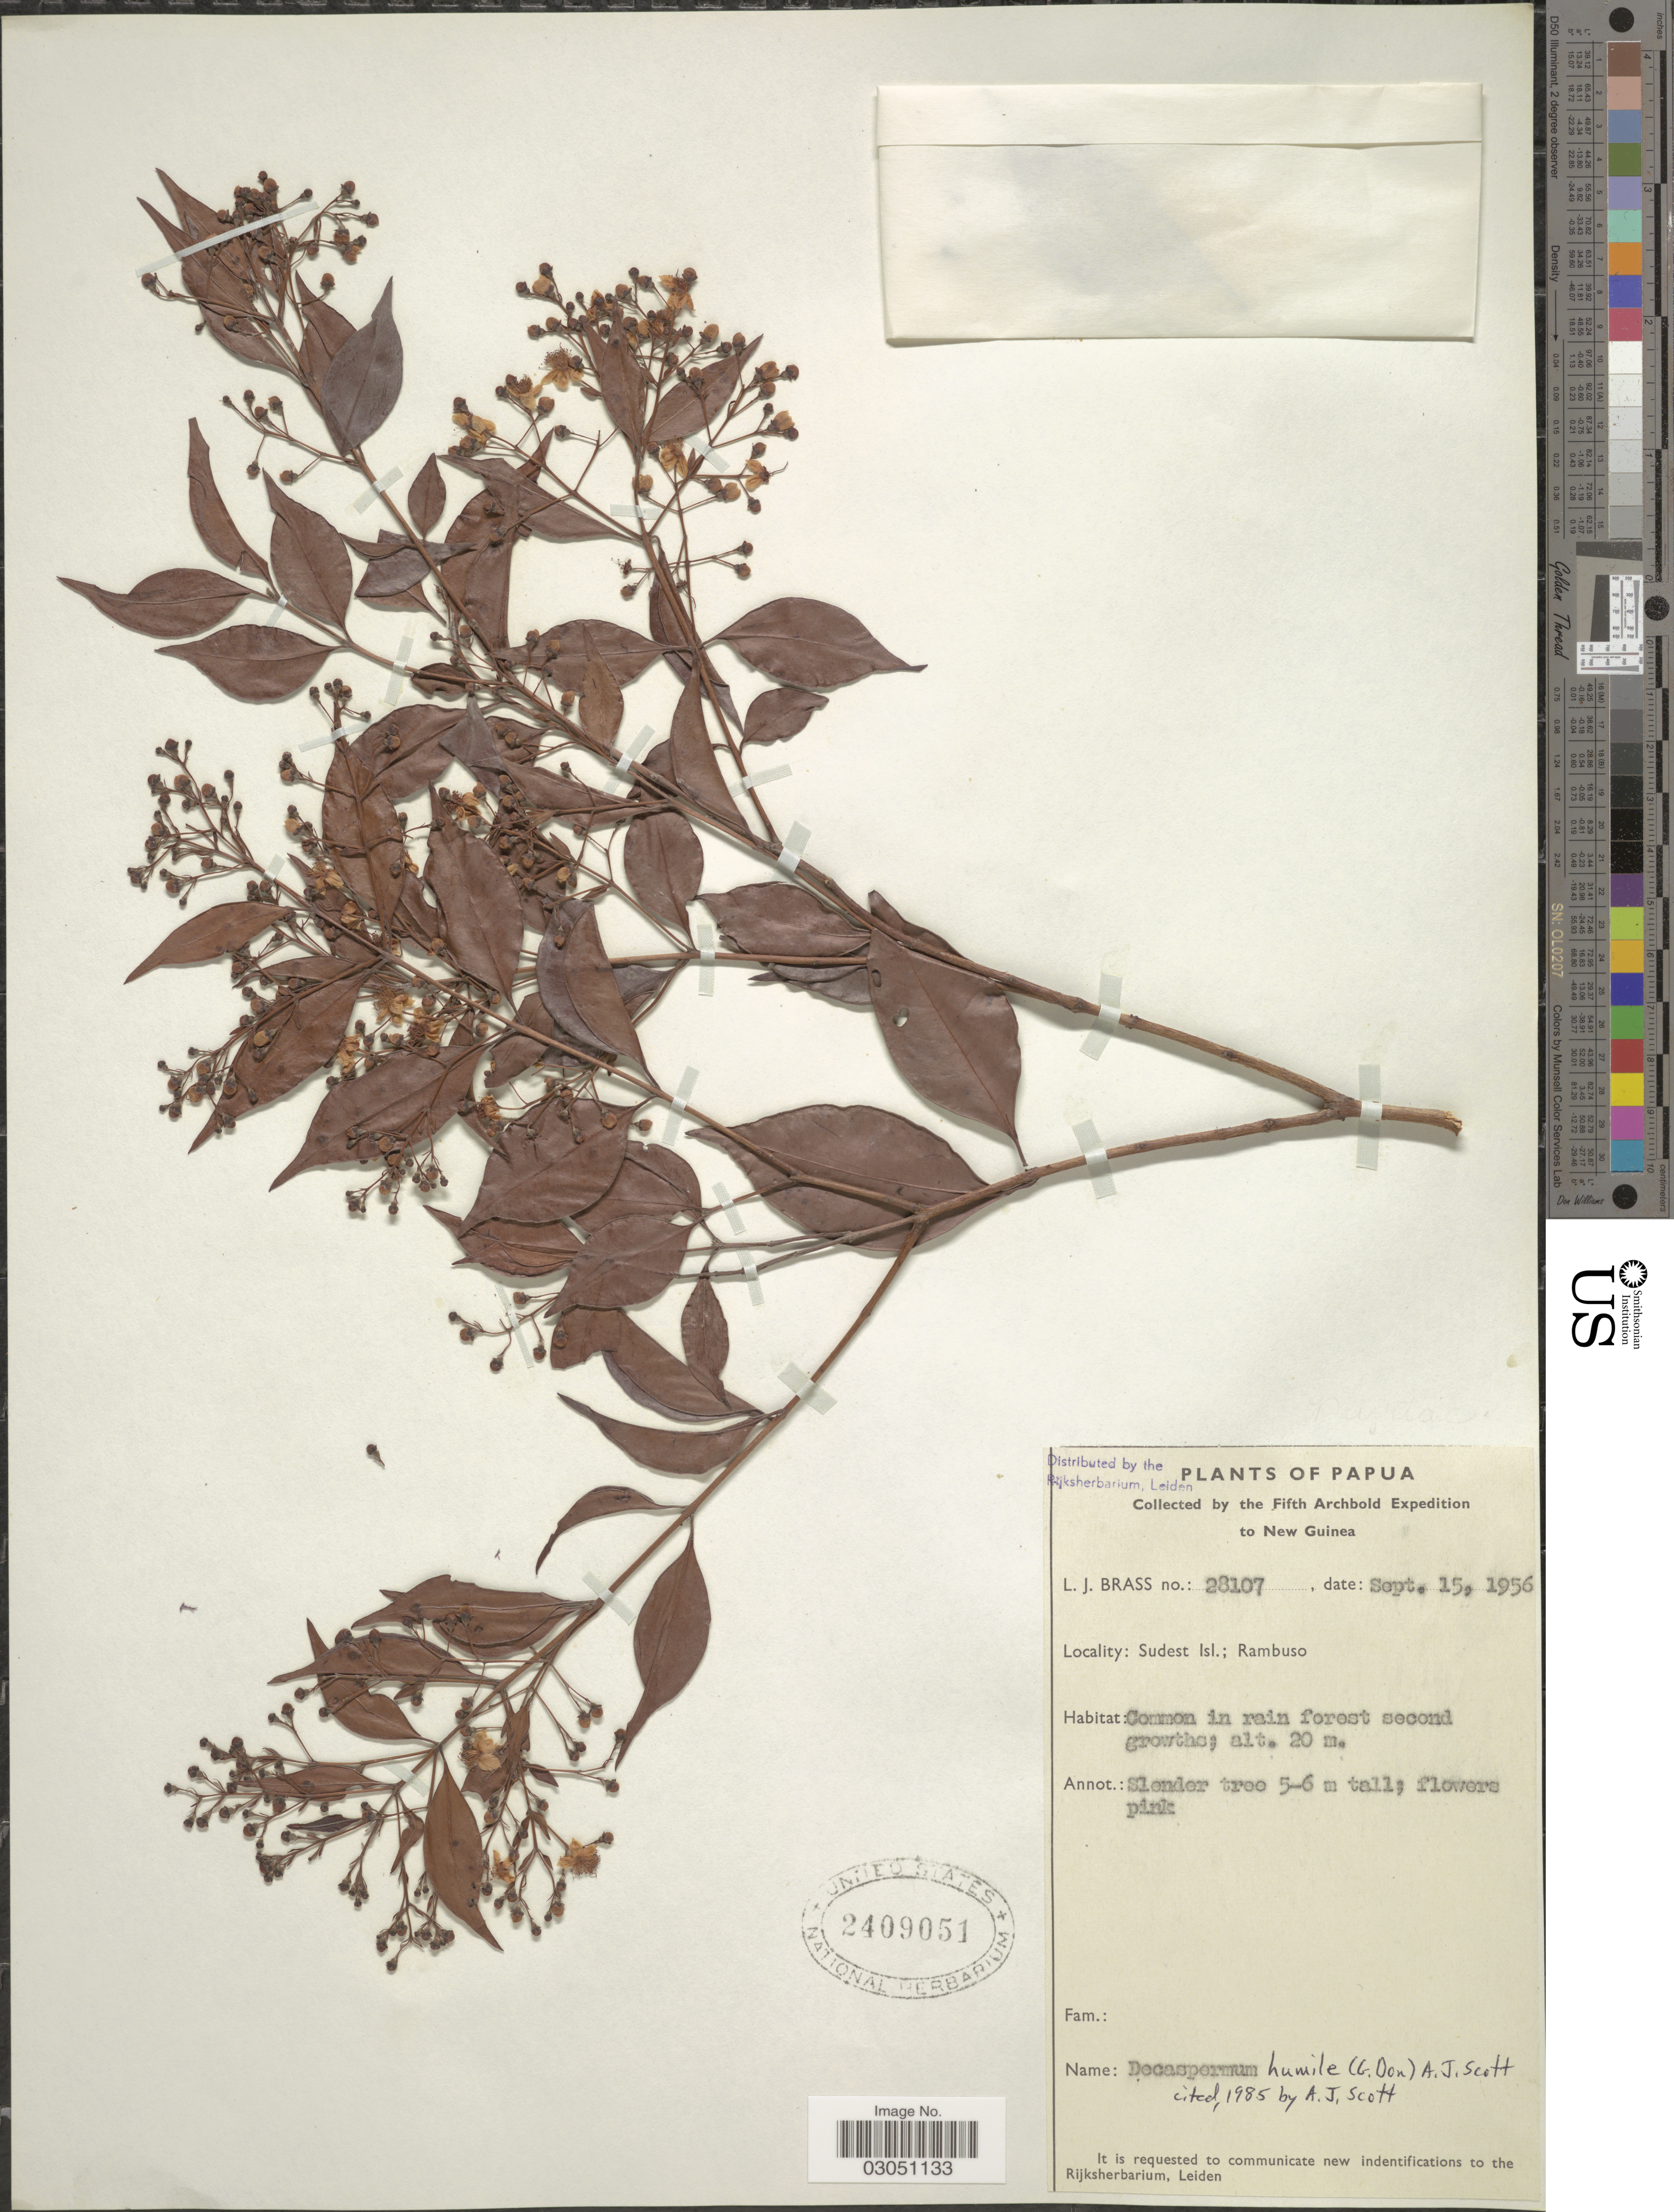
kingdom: Plantae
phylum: Tracheophyta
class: Magnoliopsida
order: Myrtales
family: Myrtaceae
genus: Decaspermum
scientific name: Decaspermum humile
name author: (Sweet ex G. Don) A.J. Scott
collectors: L. J. Brass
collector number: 28107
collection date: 1956-09-15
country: Papua New Guinea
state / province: Milne Bay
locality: Papua. New Guinea. Sudest Isl.; Rambuso.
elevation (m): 20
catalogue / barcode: US 2409051